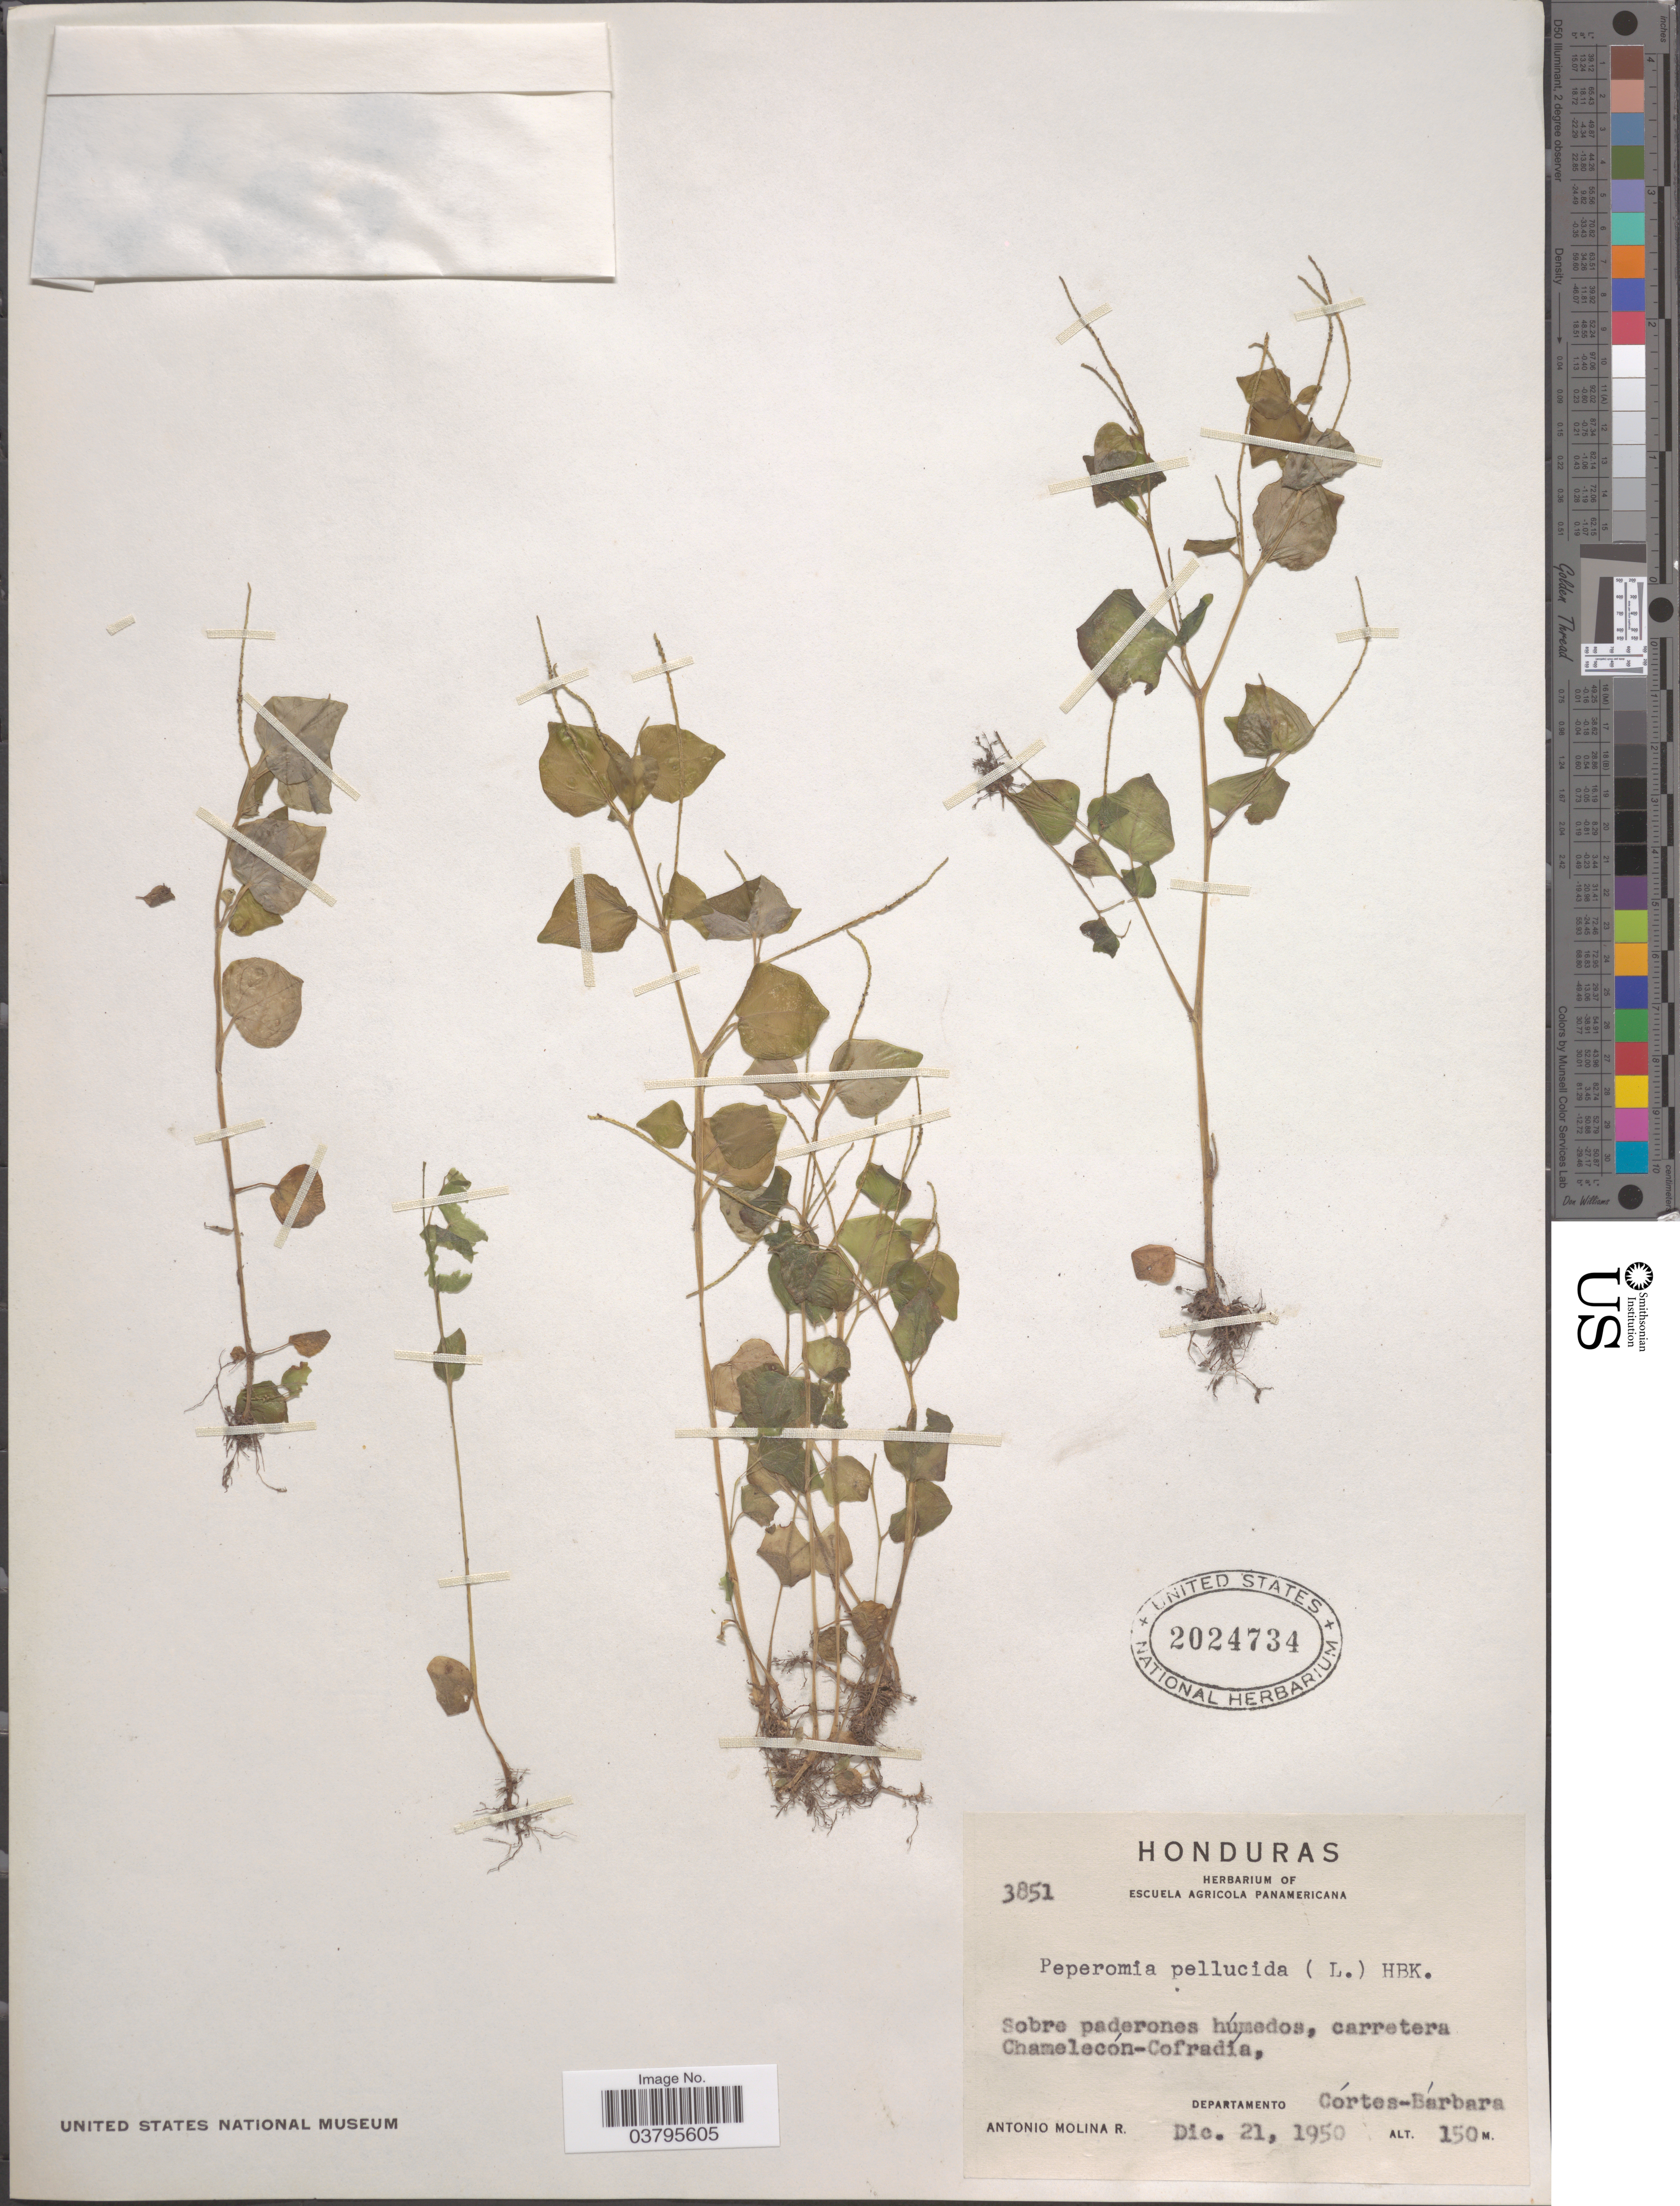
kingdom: Plantae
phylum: Tracheophyta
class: Magnoliopsida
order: Piperales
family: Piperaceae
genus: Peperomia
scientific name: Peperomia pellucida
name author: (L.) Kunth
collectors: A. Molina R.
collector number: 3851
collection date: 1950-12-21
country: Honduras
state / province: Cortes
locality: Carretera Chamelecón-Cofradía, Departamento Córtes-Bárbara.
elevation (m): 150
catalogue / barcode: US 2024734